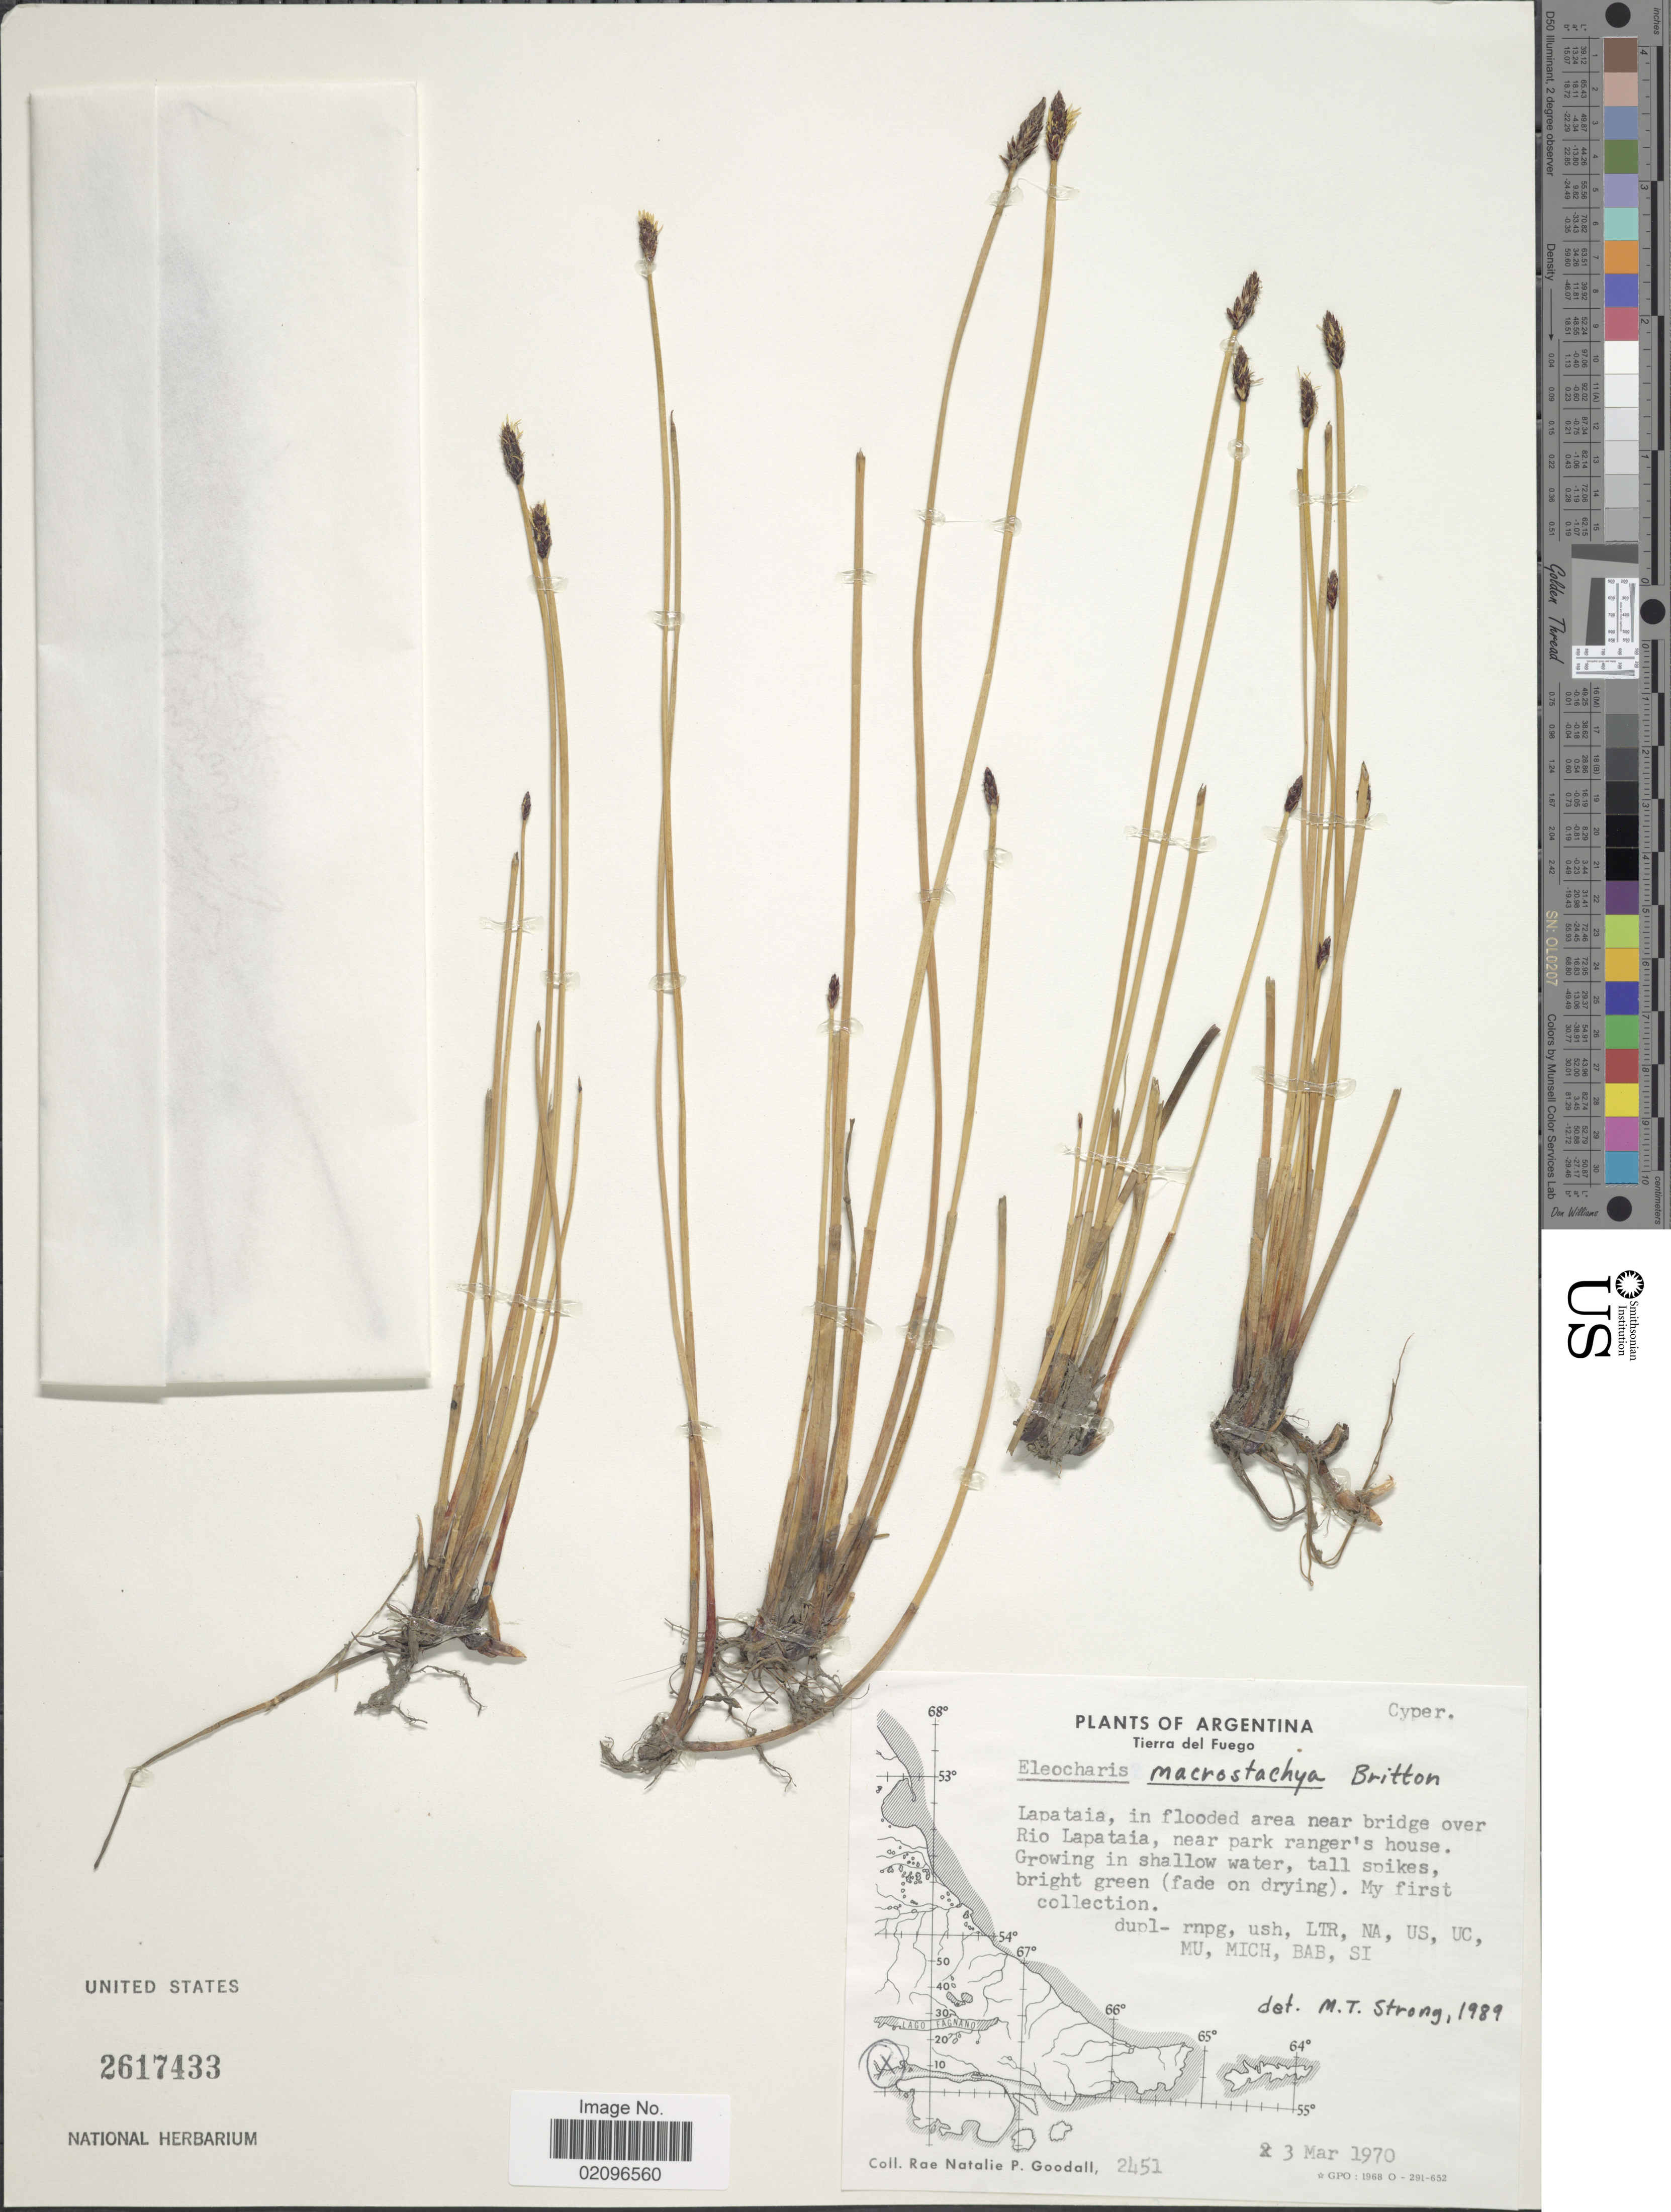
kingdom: Plantae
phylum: Tracheophyta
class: Liliopsida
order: Poales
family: Cyperaceae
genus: Eleocharis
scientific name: Eleocharis macrostachya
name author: Britton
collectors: R. Goodall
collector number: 2451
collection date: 1970-03-03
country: Argentina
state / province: Tierra del Fuego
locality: Argentina, Tierra del Fuego. Lapataia, in flooded area near bridge over Rio Lapataia, near park ranger's house.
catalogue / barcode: US 2617433